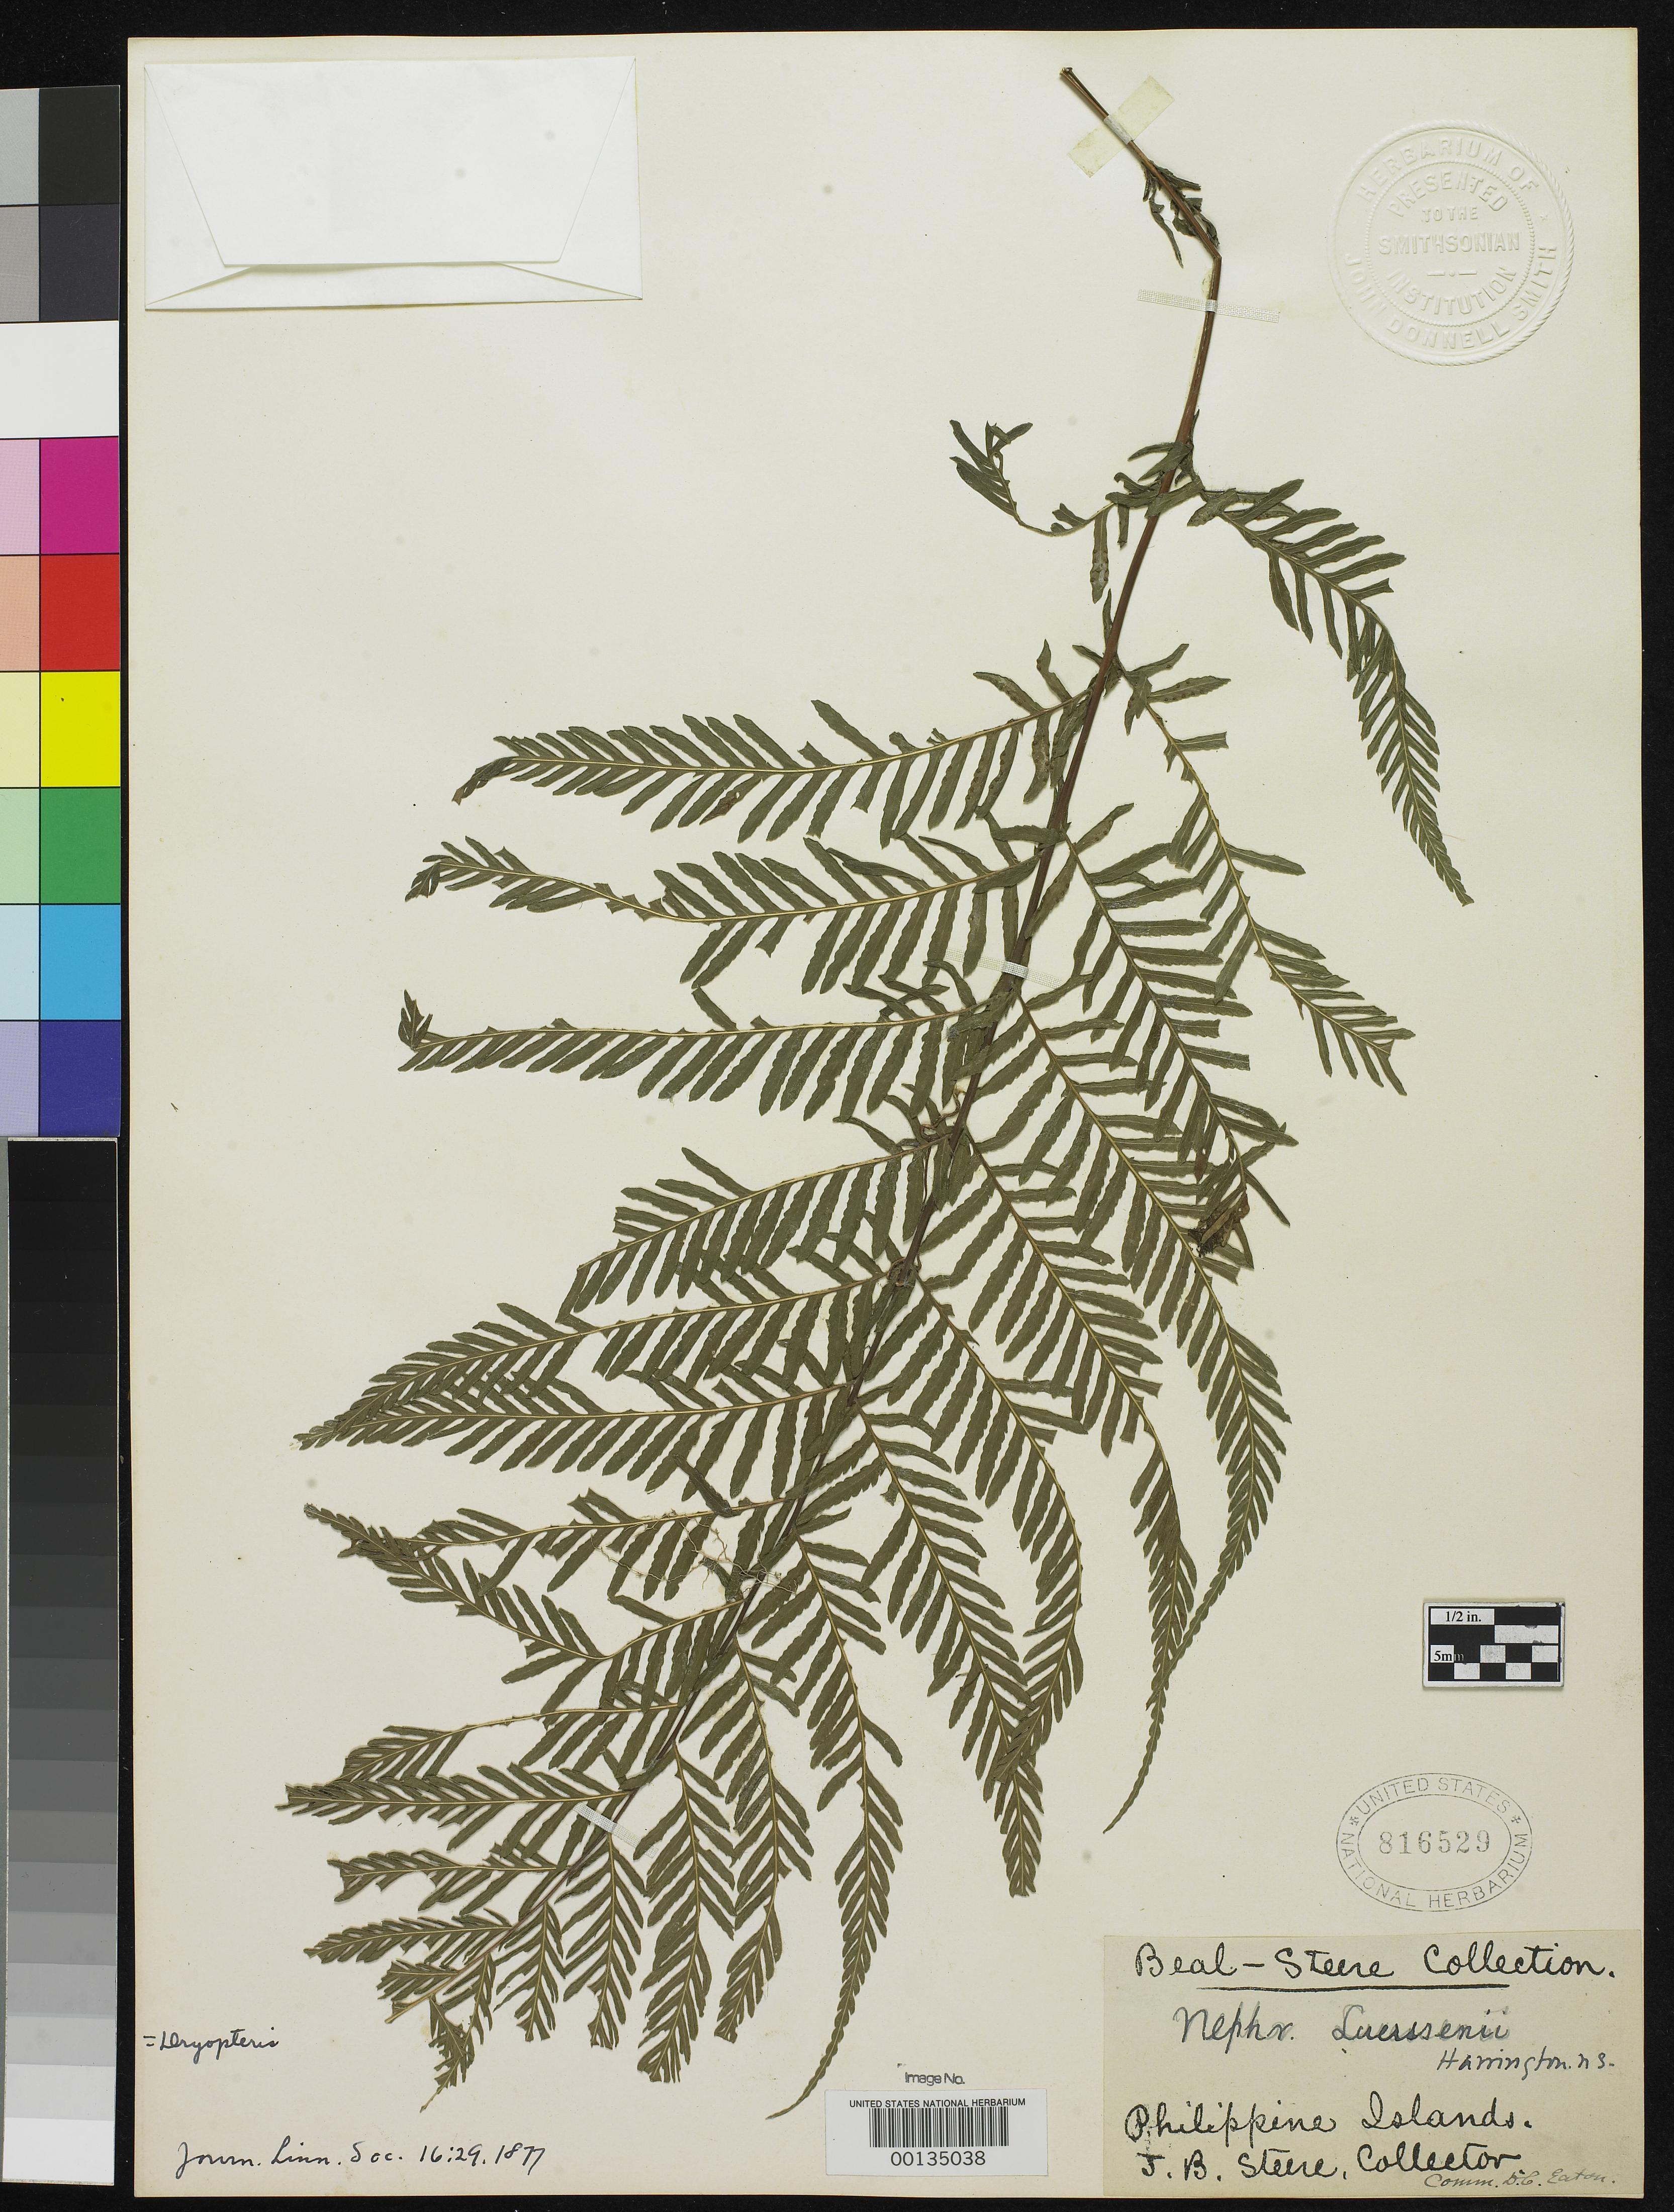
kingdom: Plantae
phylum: Tracheophyta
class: Polypodiopsida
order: Polypodiales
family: Dryopteridaceae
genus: Nephrodium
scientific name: Nephrodium luerssenii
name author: Harr.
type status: Type Collection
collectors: J. B. Steere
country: Philippines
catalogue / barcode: US 816529